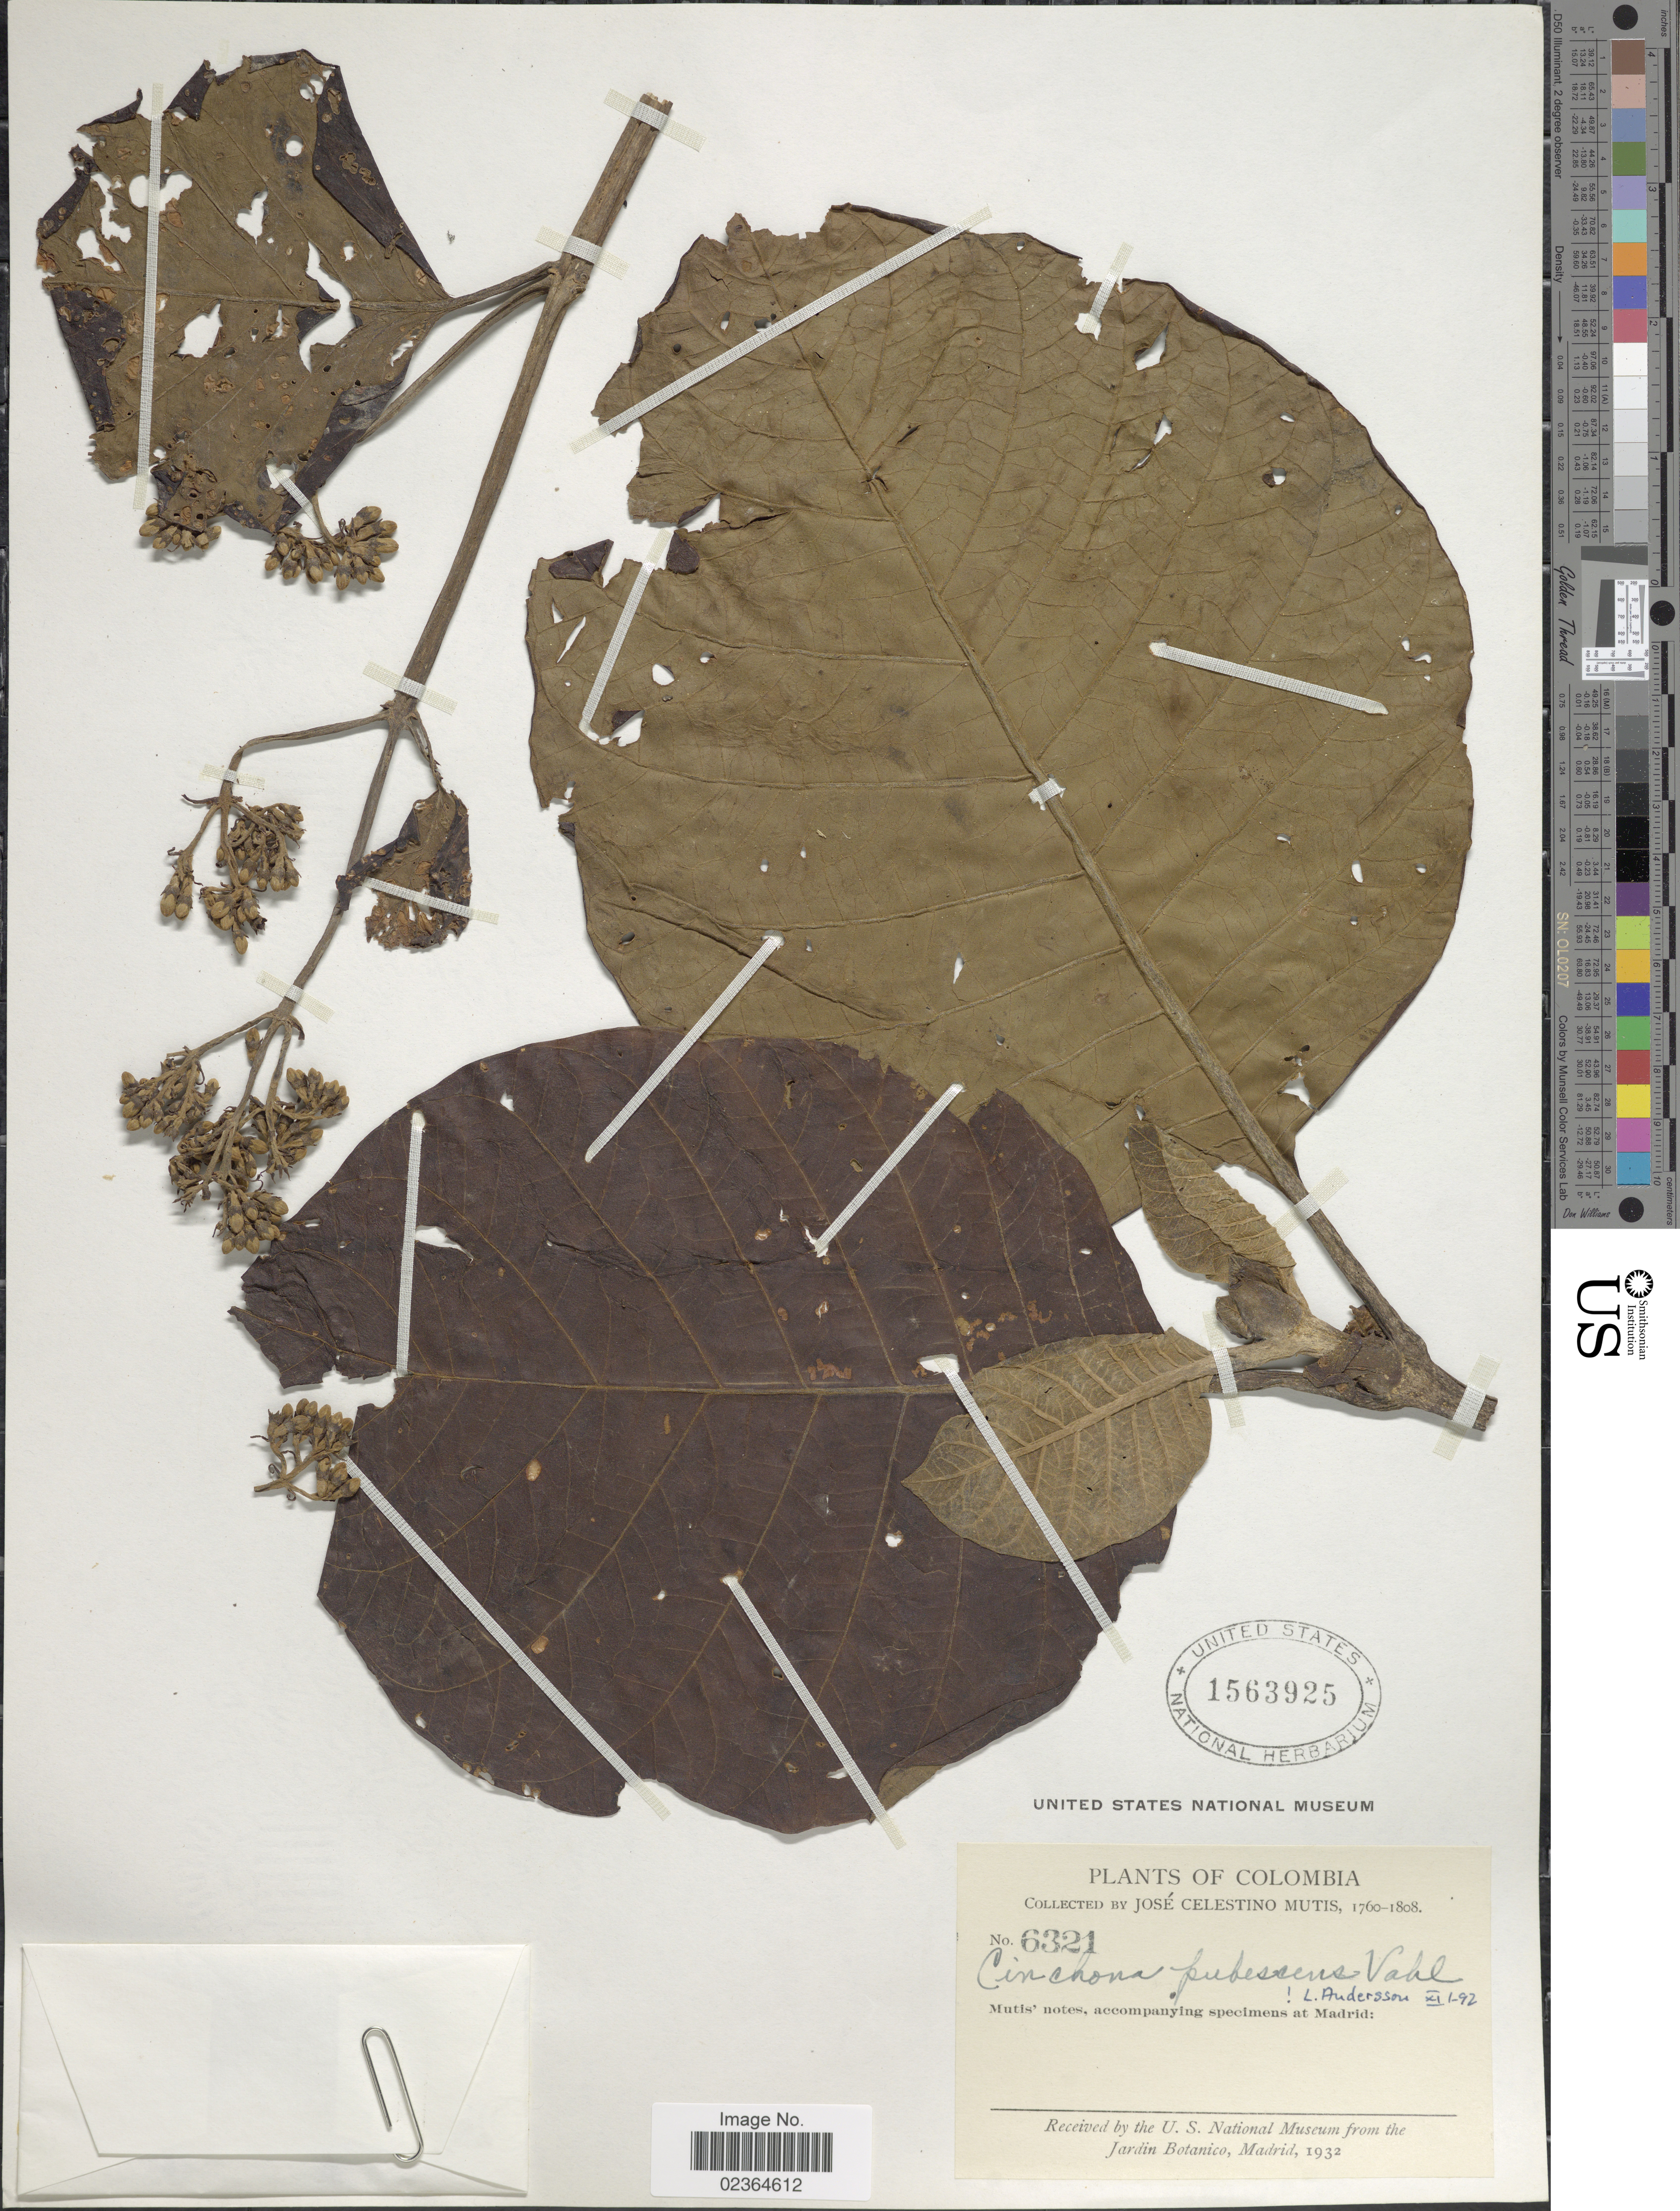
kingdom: Plantae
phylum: Tracheophyta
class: Magnoliopsida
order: Gentianales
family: Rubiaceae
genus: Cinchona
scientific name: Cinchona pubescens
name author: Vahl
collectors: J. C. B. Mutis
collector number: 6321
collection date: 1760/1808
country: Colombia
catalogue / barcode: US 1563925